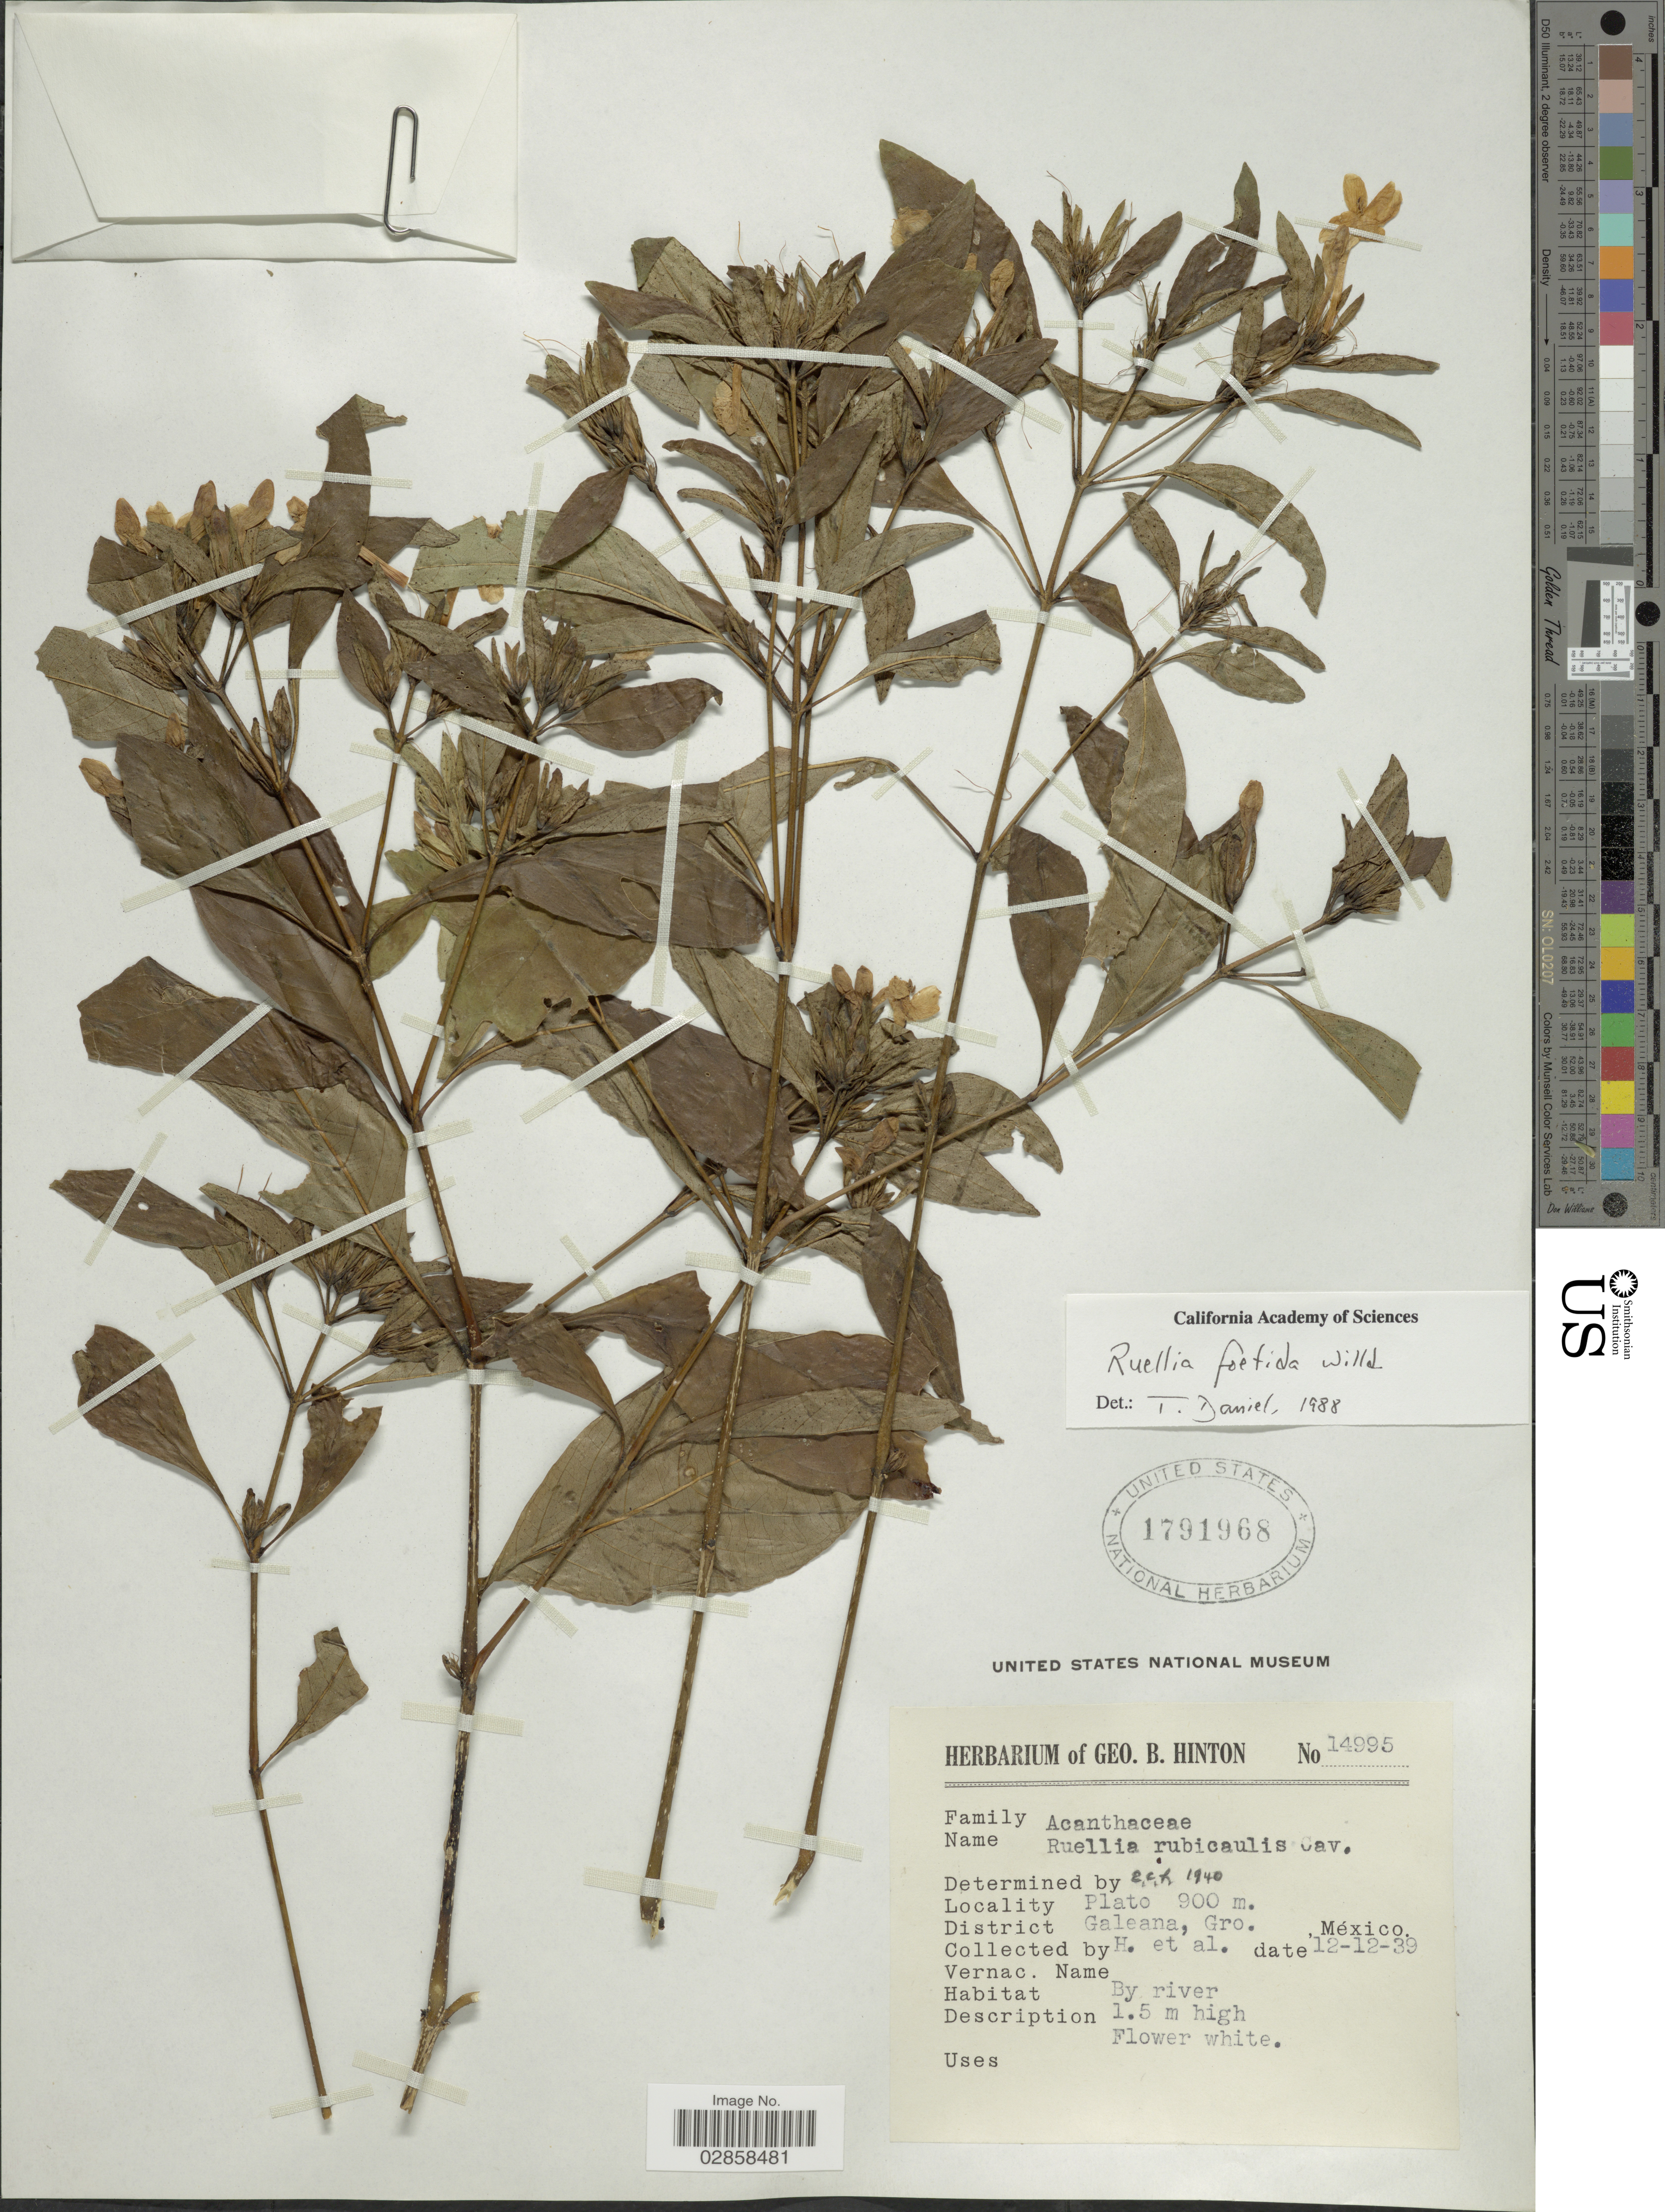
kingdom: Plantae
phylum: Tracheophyta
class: Magnoliopsida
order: Lamiales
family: Acanthaceae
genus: Ruellia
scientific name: Ruellia foetida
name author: Willd.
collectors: G. B. Hinton & et al.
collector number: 14995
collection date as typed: Transcribed d/m/y: 12/12/39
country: Mexico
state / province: Guerrero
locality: Plato. District Galeana.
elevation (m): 900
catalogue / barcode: US 1791968